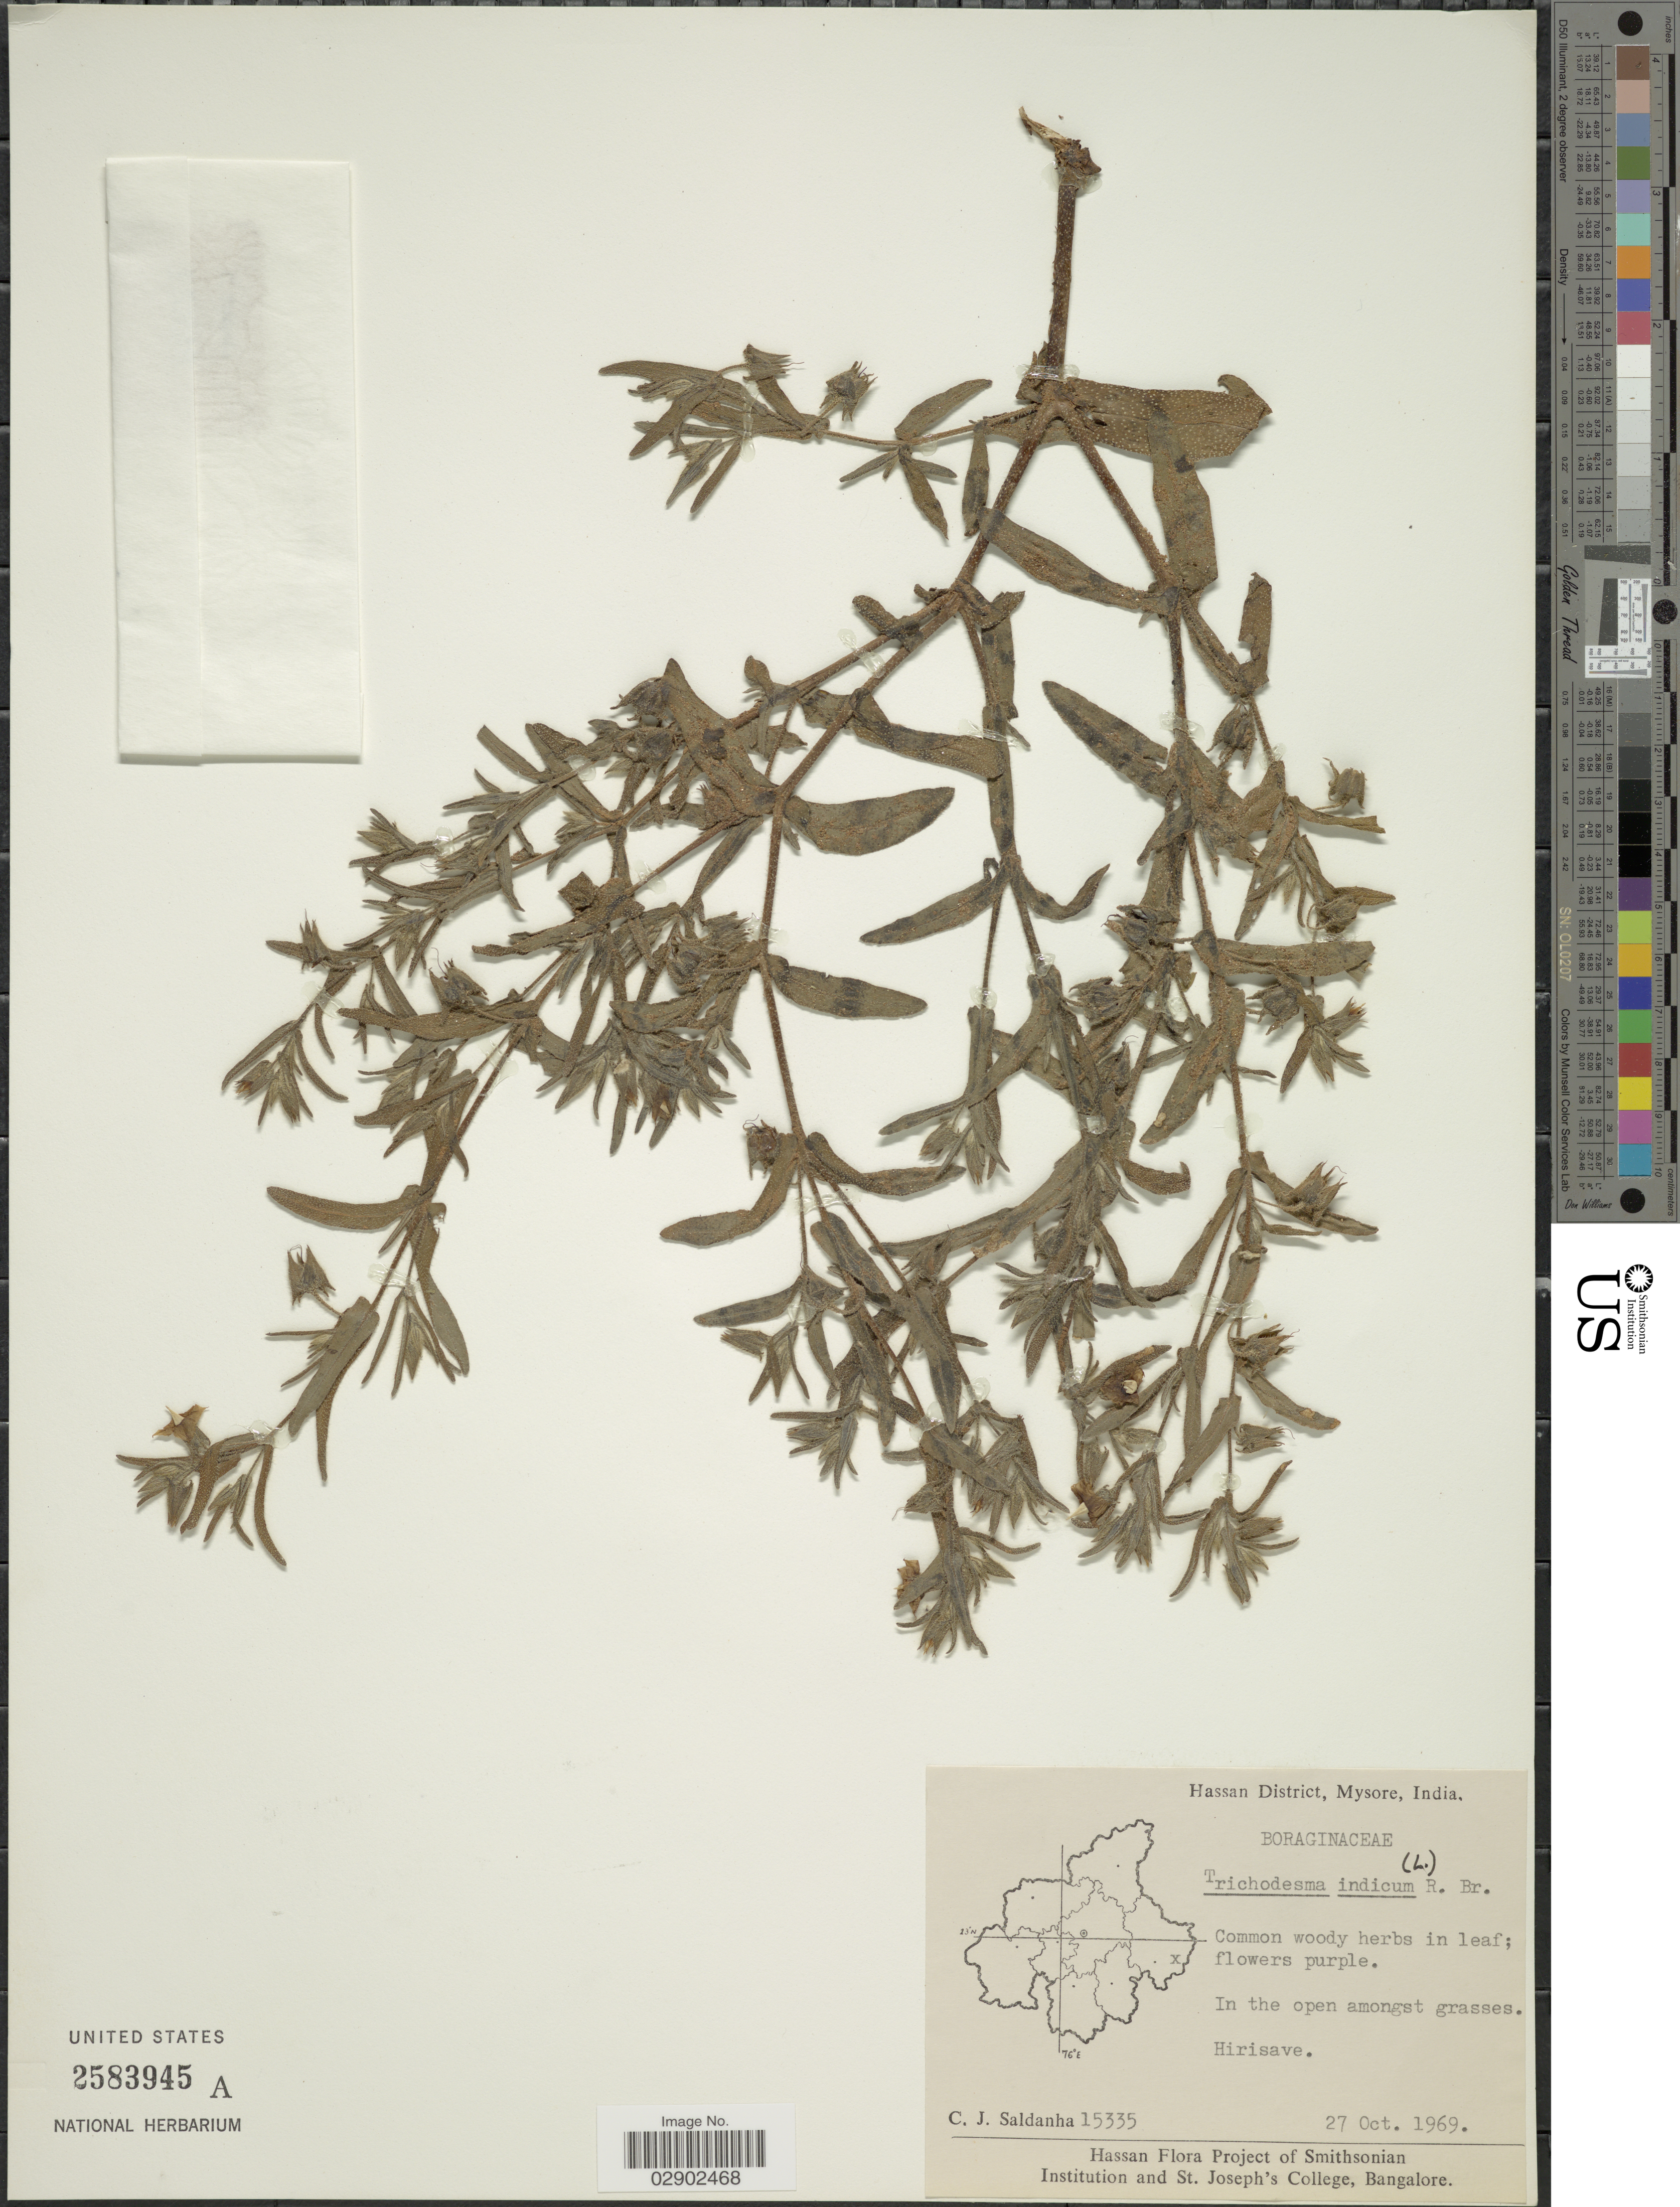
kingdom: Plantae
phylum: Tracheophyta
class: Magnoliopsida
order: Boraginales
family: Boraginaceae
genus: Trichodesma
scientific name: Trichodesma indicum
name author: (L.) Lehm.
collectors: C. J. Saldanha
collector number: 15335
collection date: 1969-10-27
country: India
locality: Hassan District, Mysore. Hirisave.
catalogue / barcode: US 2583945A